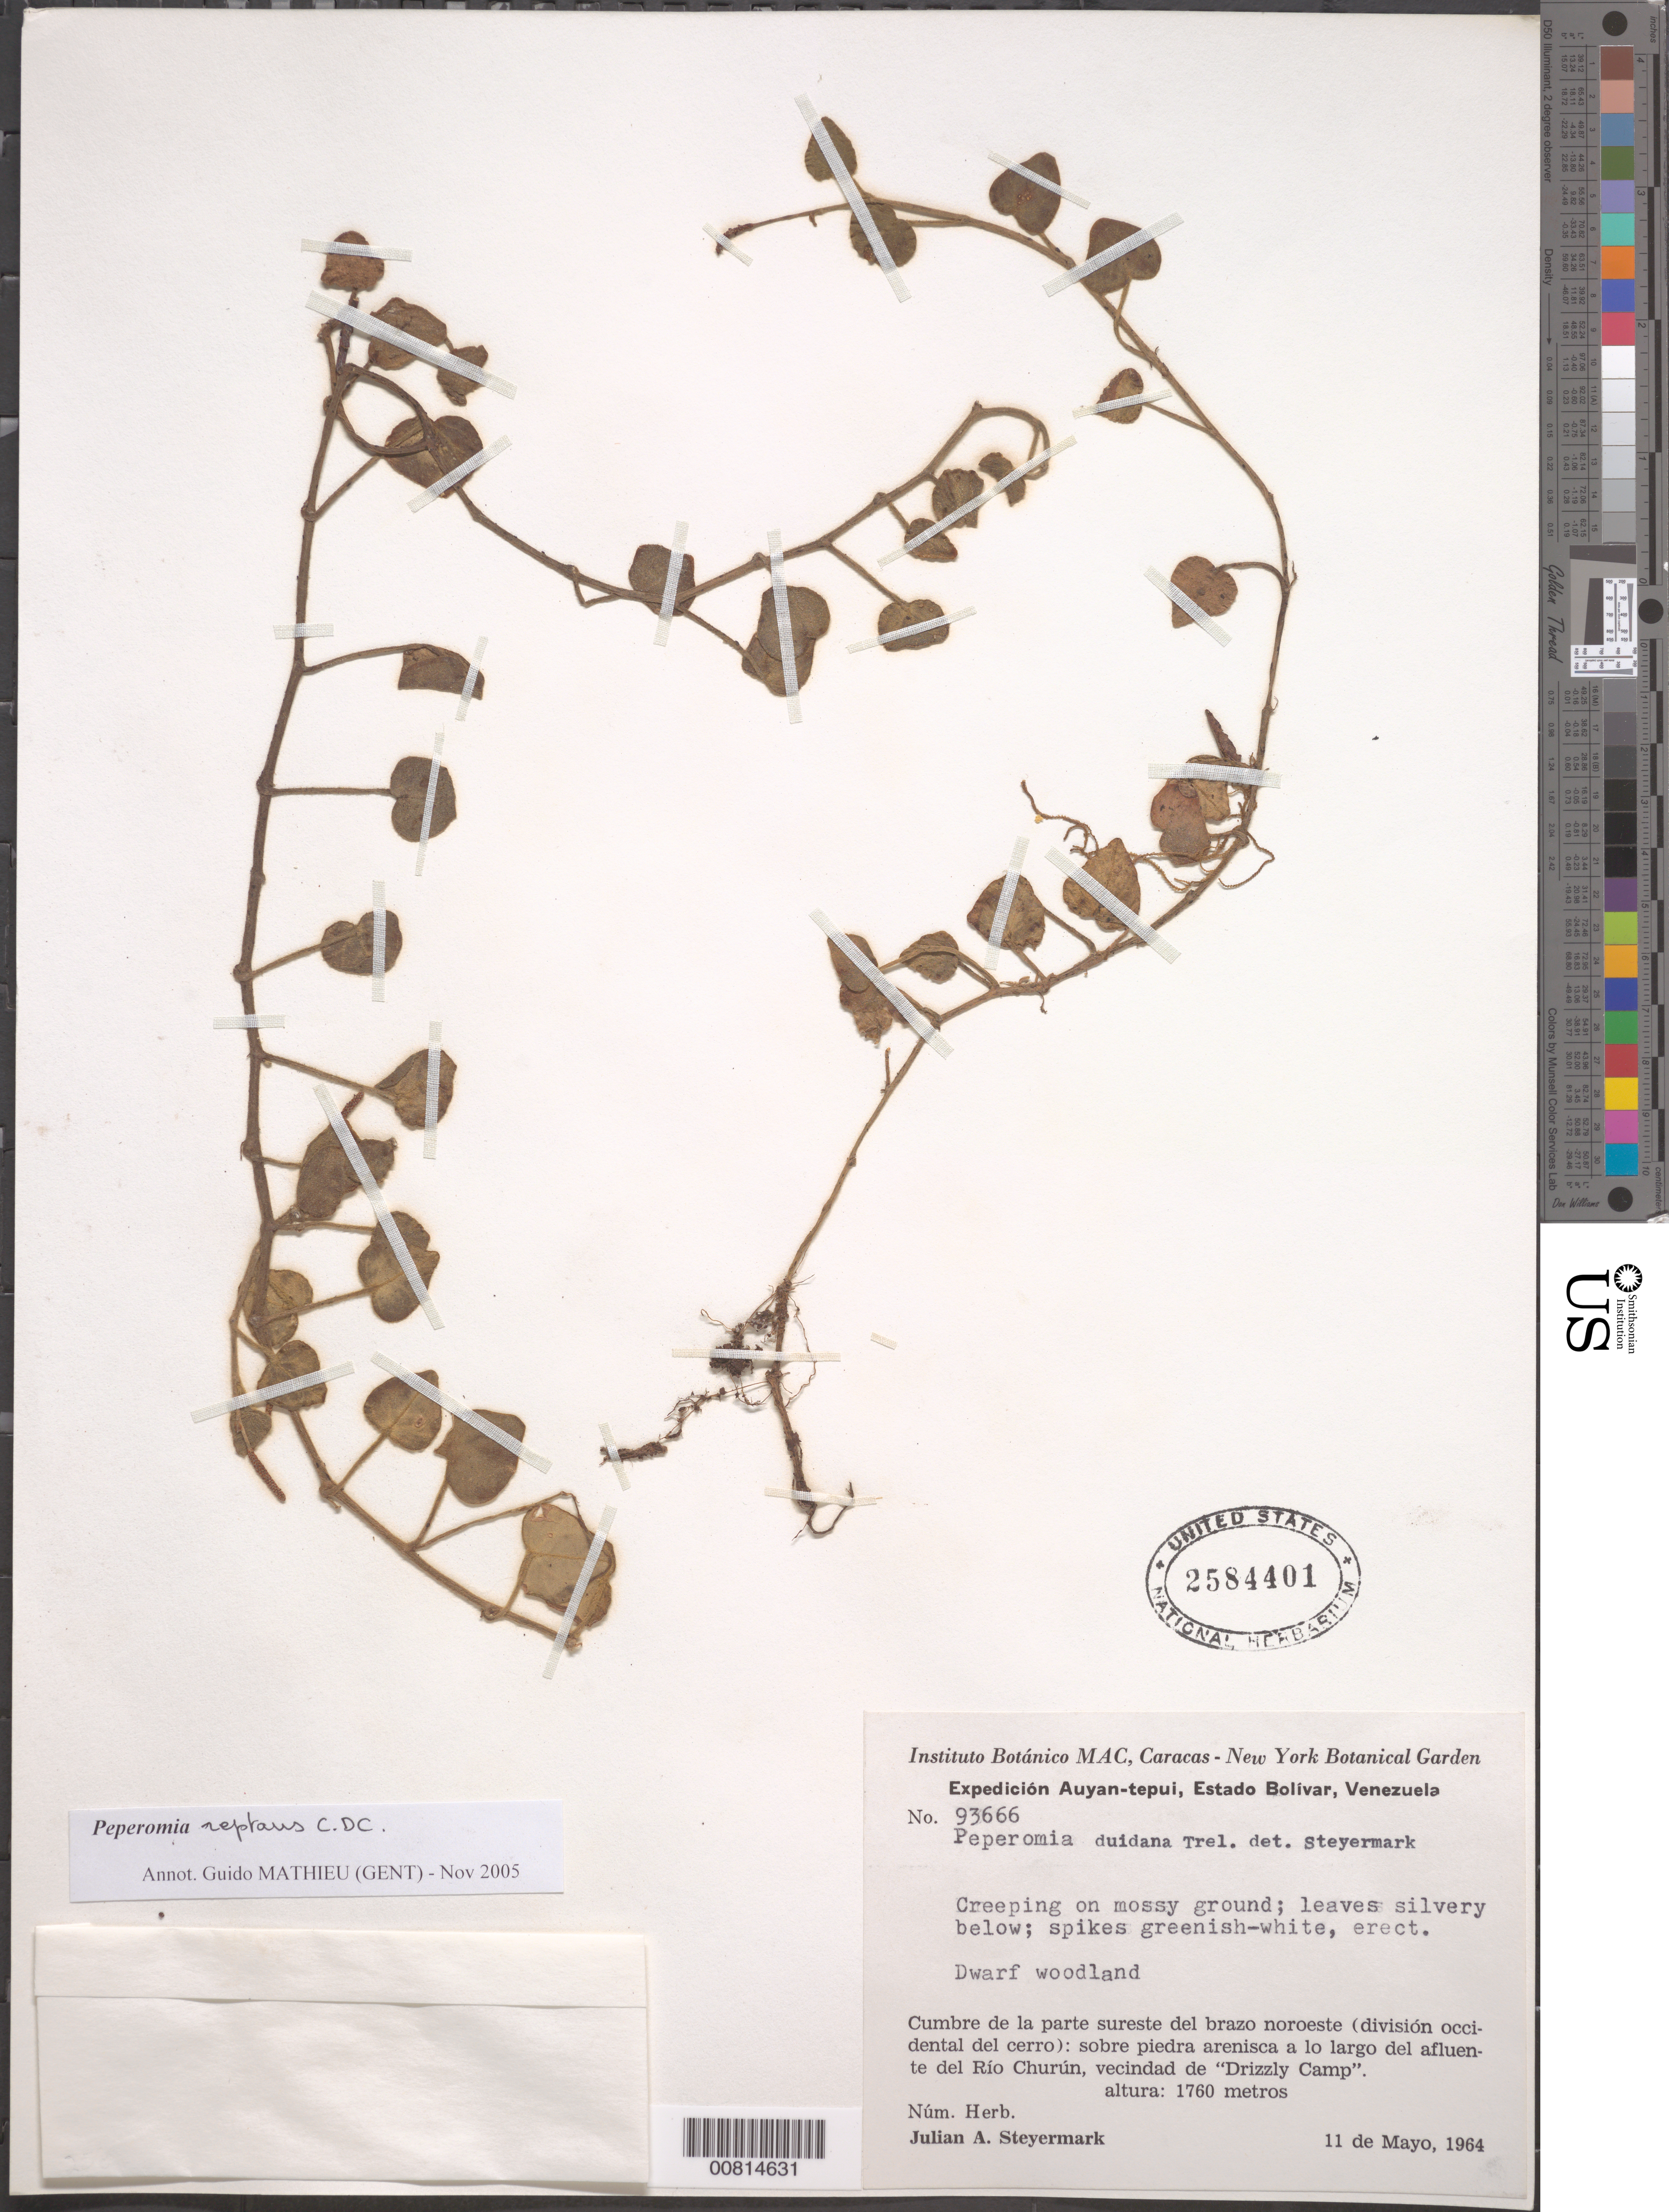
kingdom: Plantae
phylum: Tracheophyta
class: Magnoliopsida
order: Piperales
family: Piperaceae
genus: Peperomia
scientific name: Peperomia reptans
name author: (Trel. in Woodson & Schery) C. DC. in Seem.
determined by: Mathieu, Guido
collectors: J. Steyermark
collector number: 93666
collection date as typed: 11-May-64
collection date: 1964-05-11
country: Venezuela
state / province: Bolívar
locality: Auyan-tepuí, "Drizzly Camp"; a lo largo de afluente del Río Churún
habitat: Dwarf woodland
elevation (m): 1760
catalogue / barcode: US 2584401